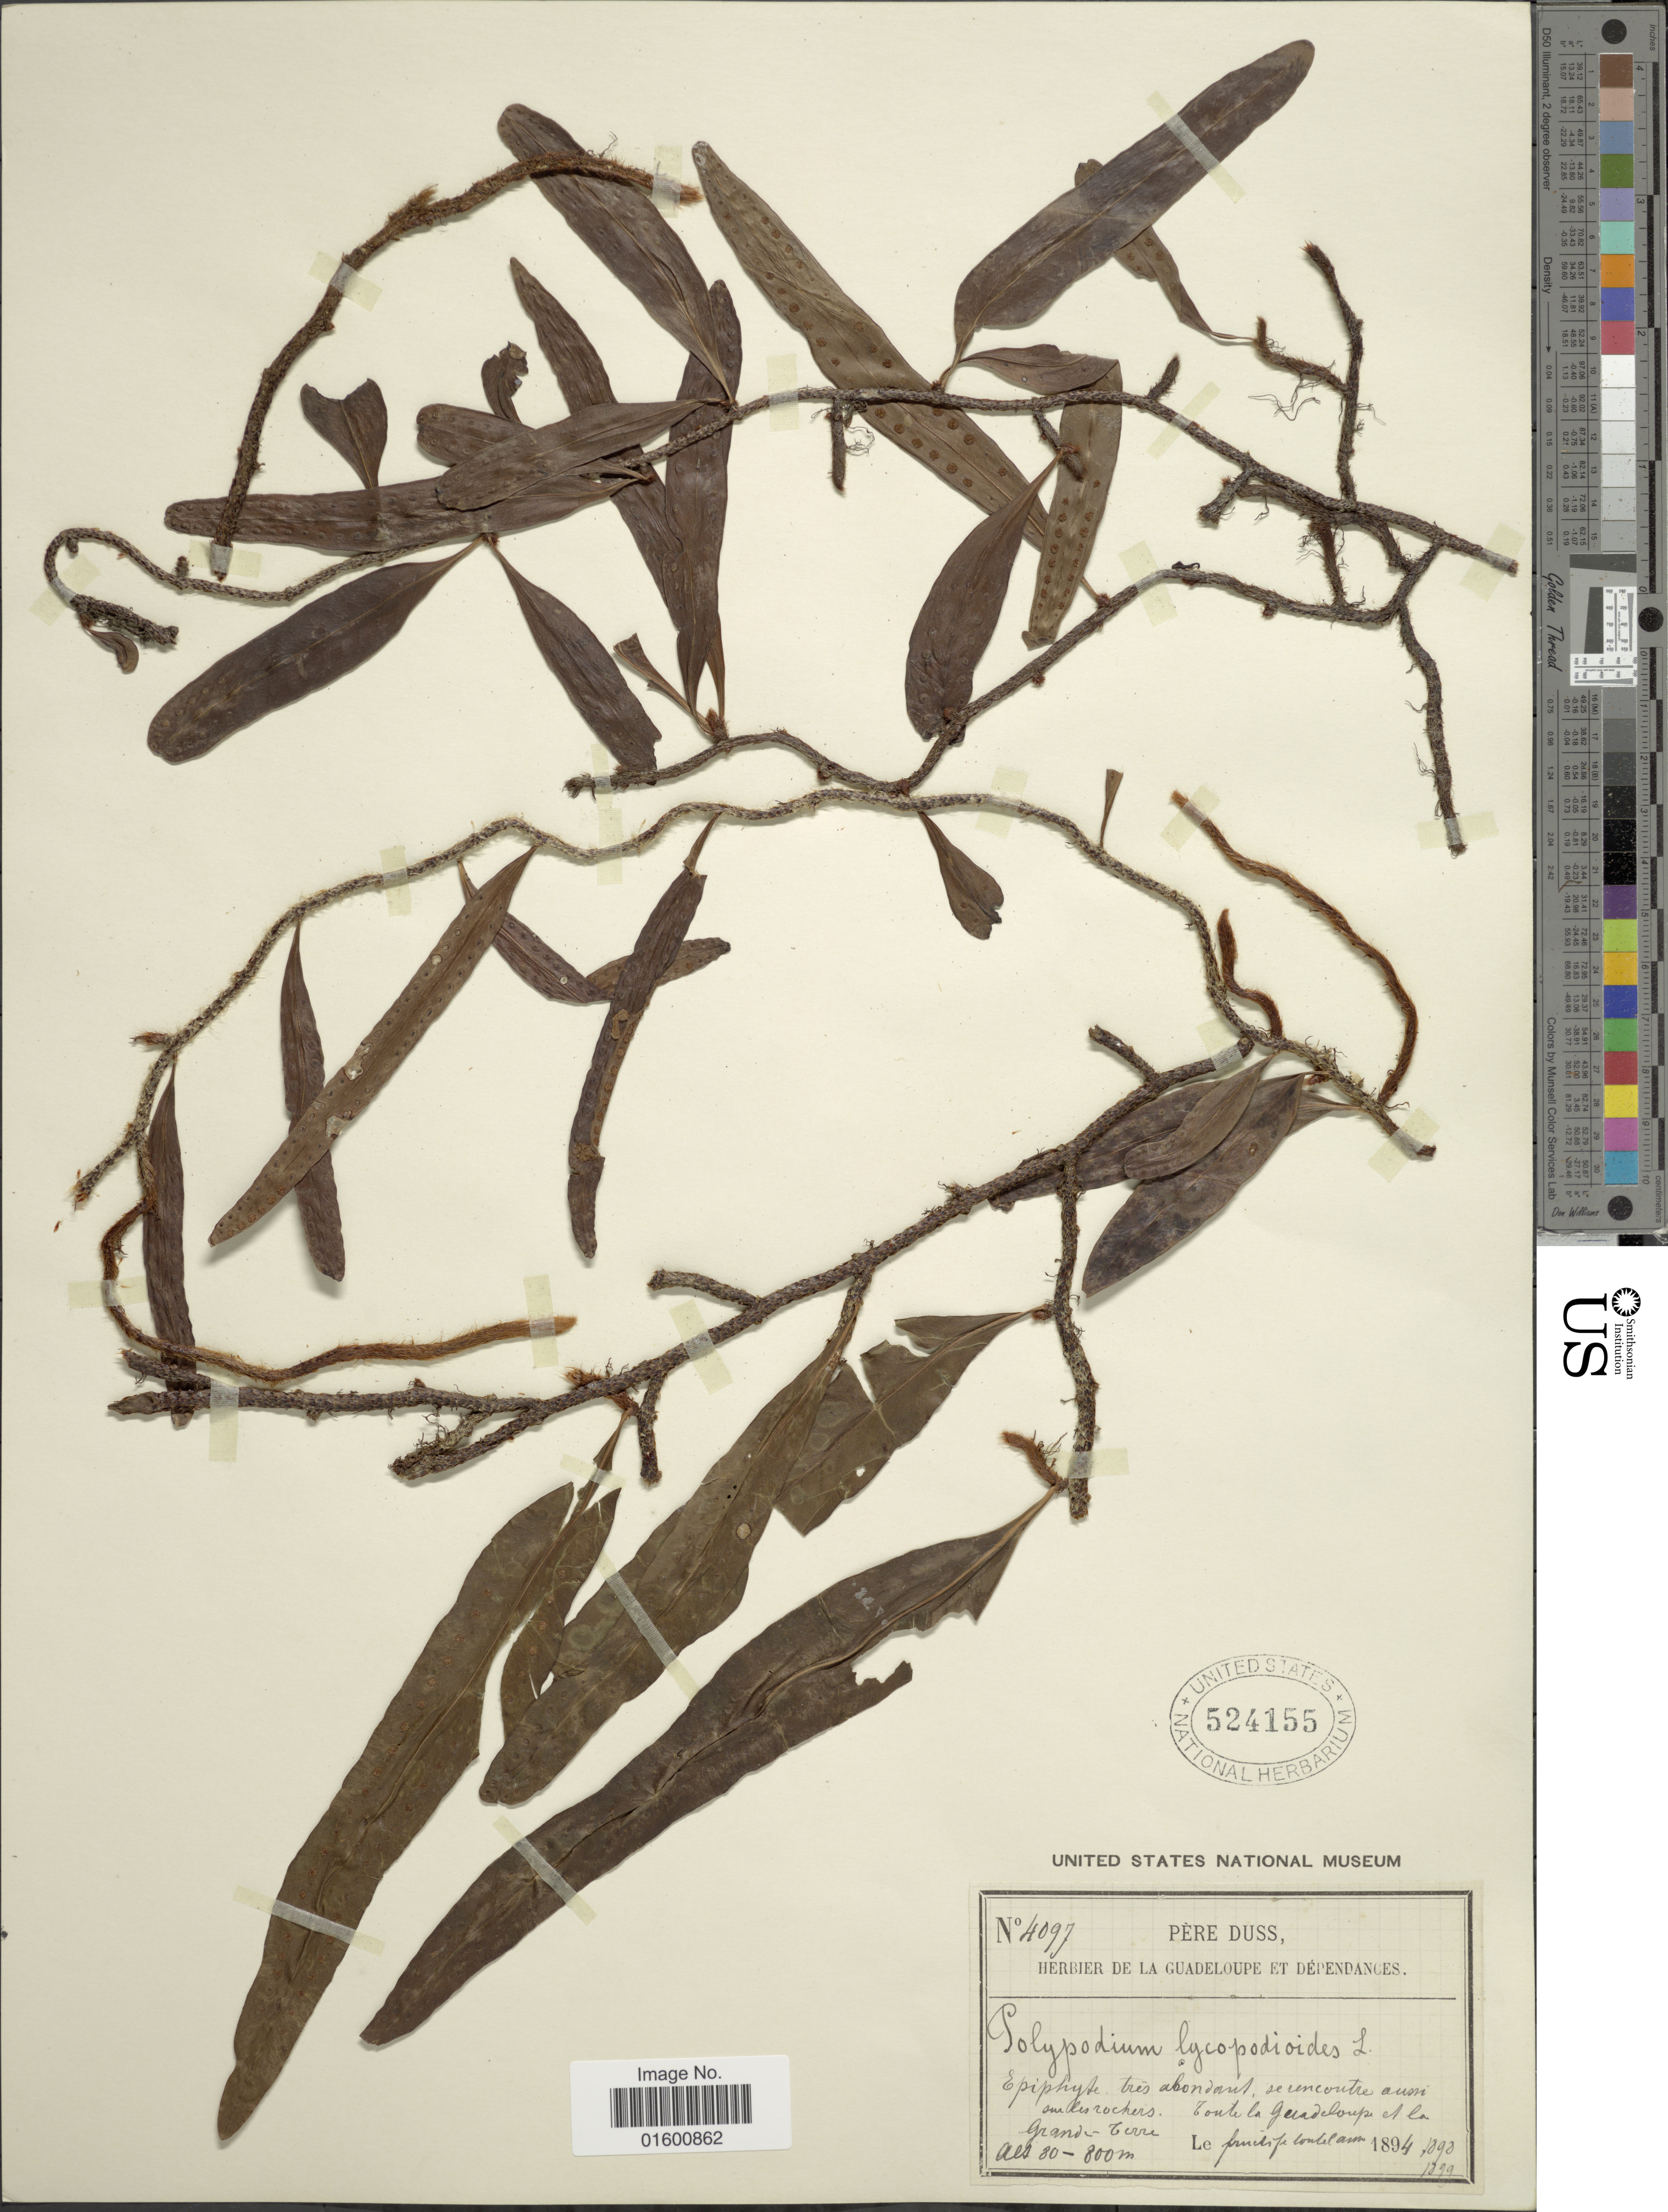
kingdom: Plantae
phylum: Tracheophyta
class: Polypodiopsida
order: Polypodiales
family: Polypodiaceae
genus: Microgramma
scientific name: Microgramma lycopodioides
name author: (L.) Copel.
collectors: Père Duss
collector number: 4097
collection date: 1894/1899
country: Guadeloupe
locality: Fonte la Guadeloupe et la Grand-Terre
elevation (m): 80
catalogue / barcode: US 524155